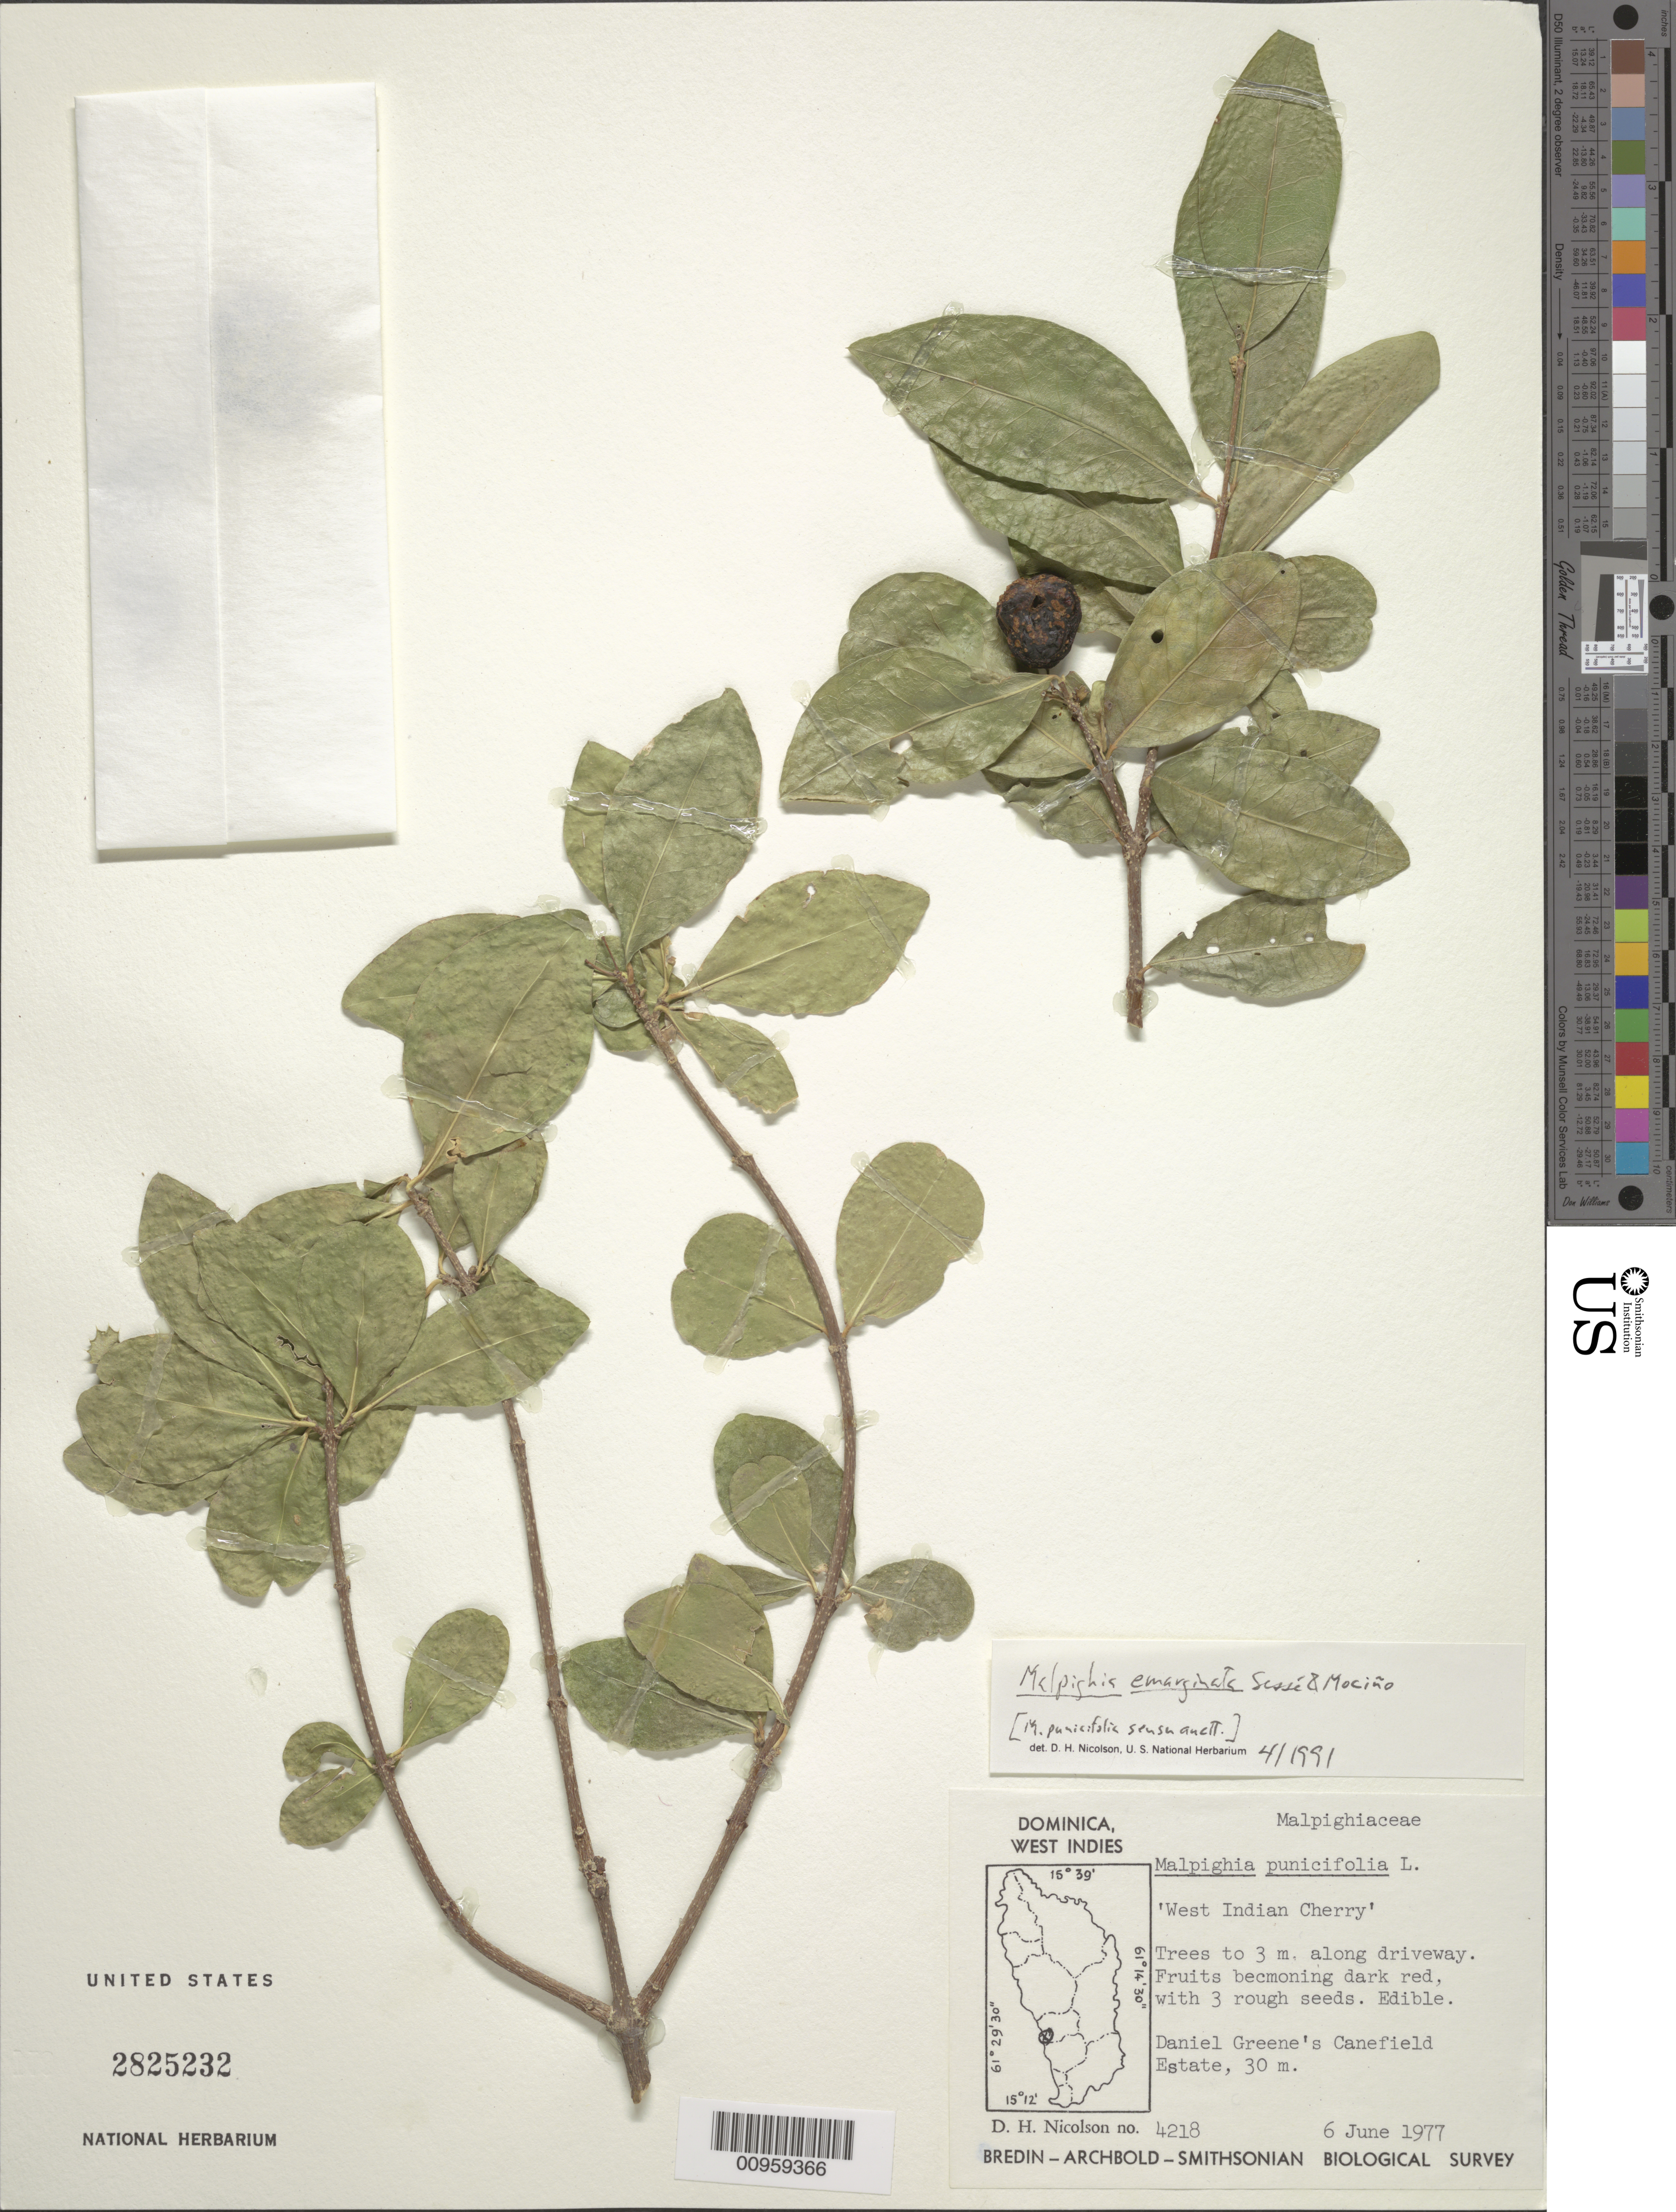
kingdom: Plantae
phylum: Tracheophyta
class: Magnoliopsida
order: Malpighiales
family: Malpighiaceae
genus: Malpighia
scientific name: Malpighia emarginata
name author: DC.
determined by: Nicolson, Dan H.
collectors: D. H. Nicolson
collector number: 4218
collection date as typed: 06 Jun 1977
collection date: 1977-06-06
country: Dominica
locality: Daniel Greene's Canefield Estate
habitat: Along driveway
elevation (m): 30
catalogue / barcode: US 2825232